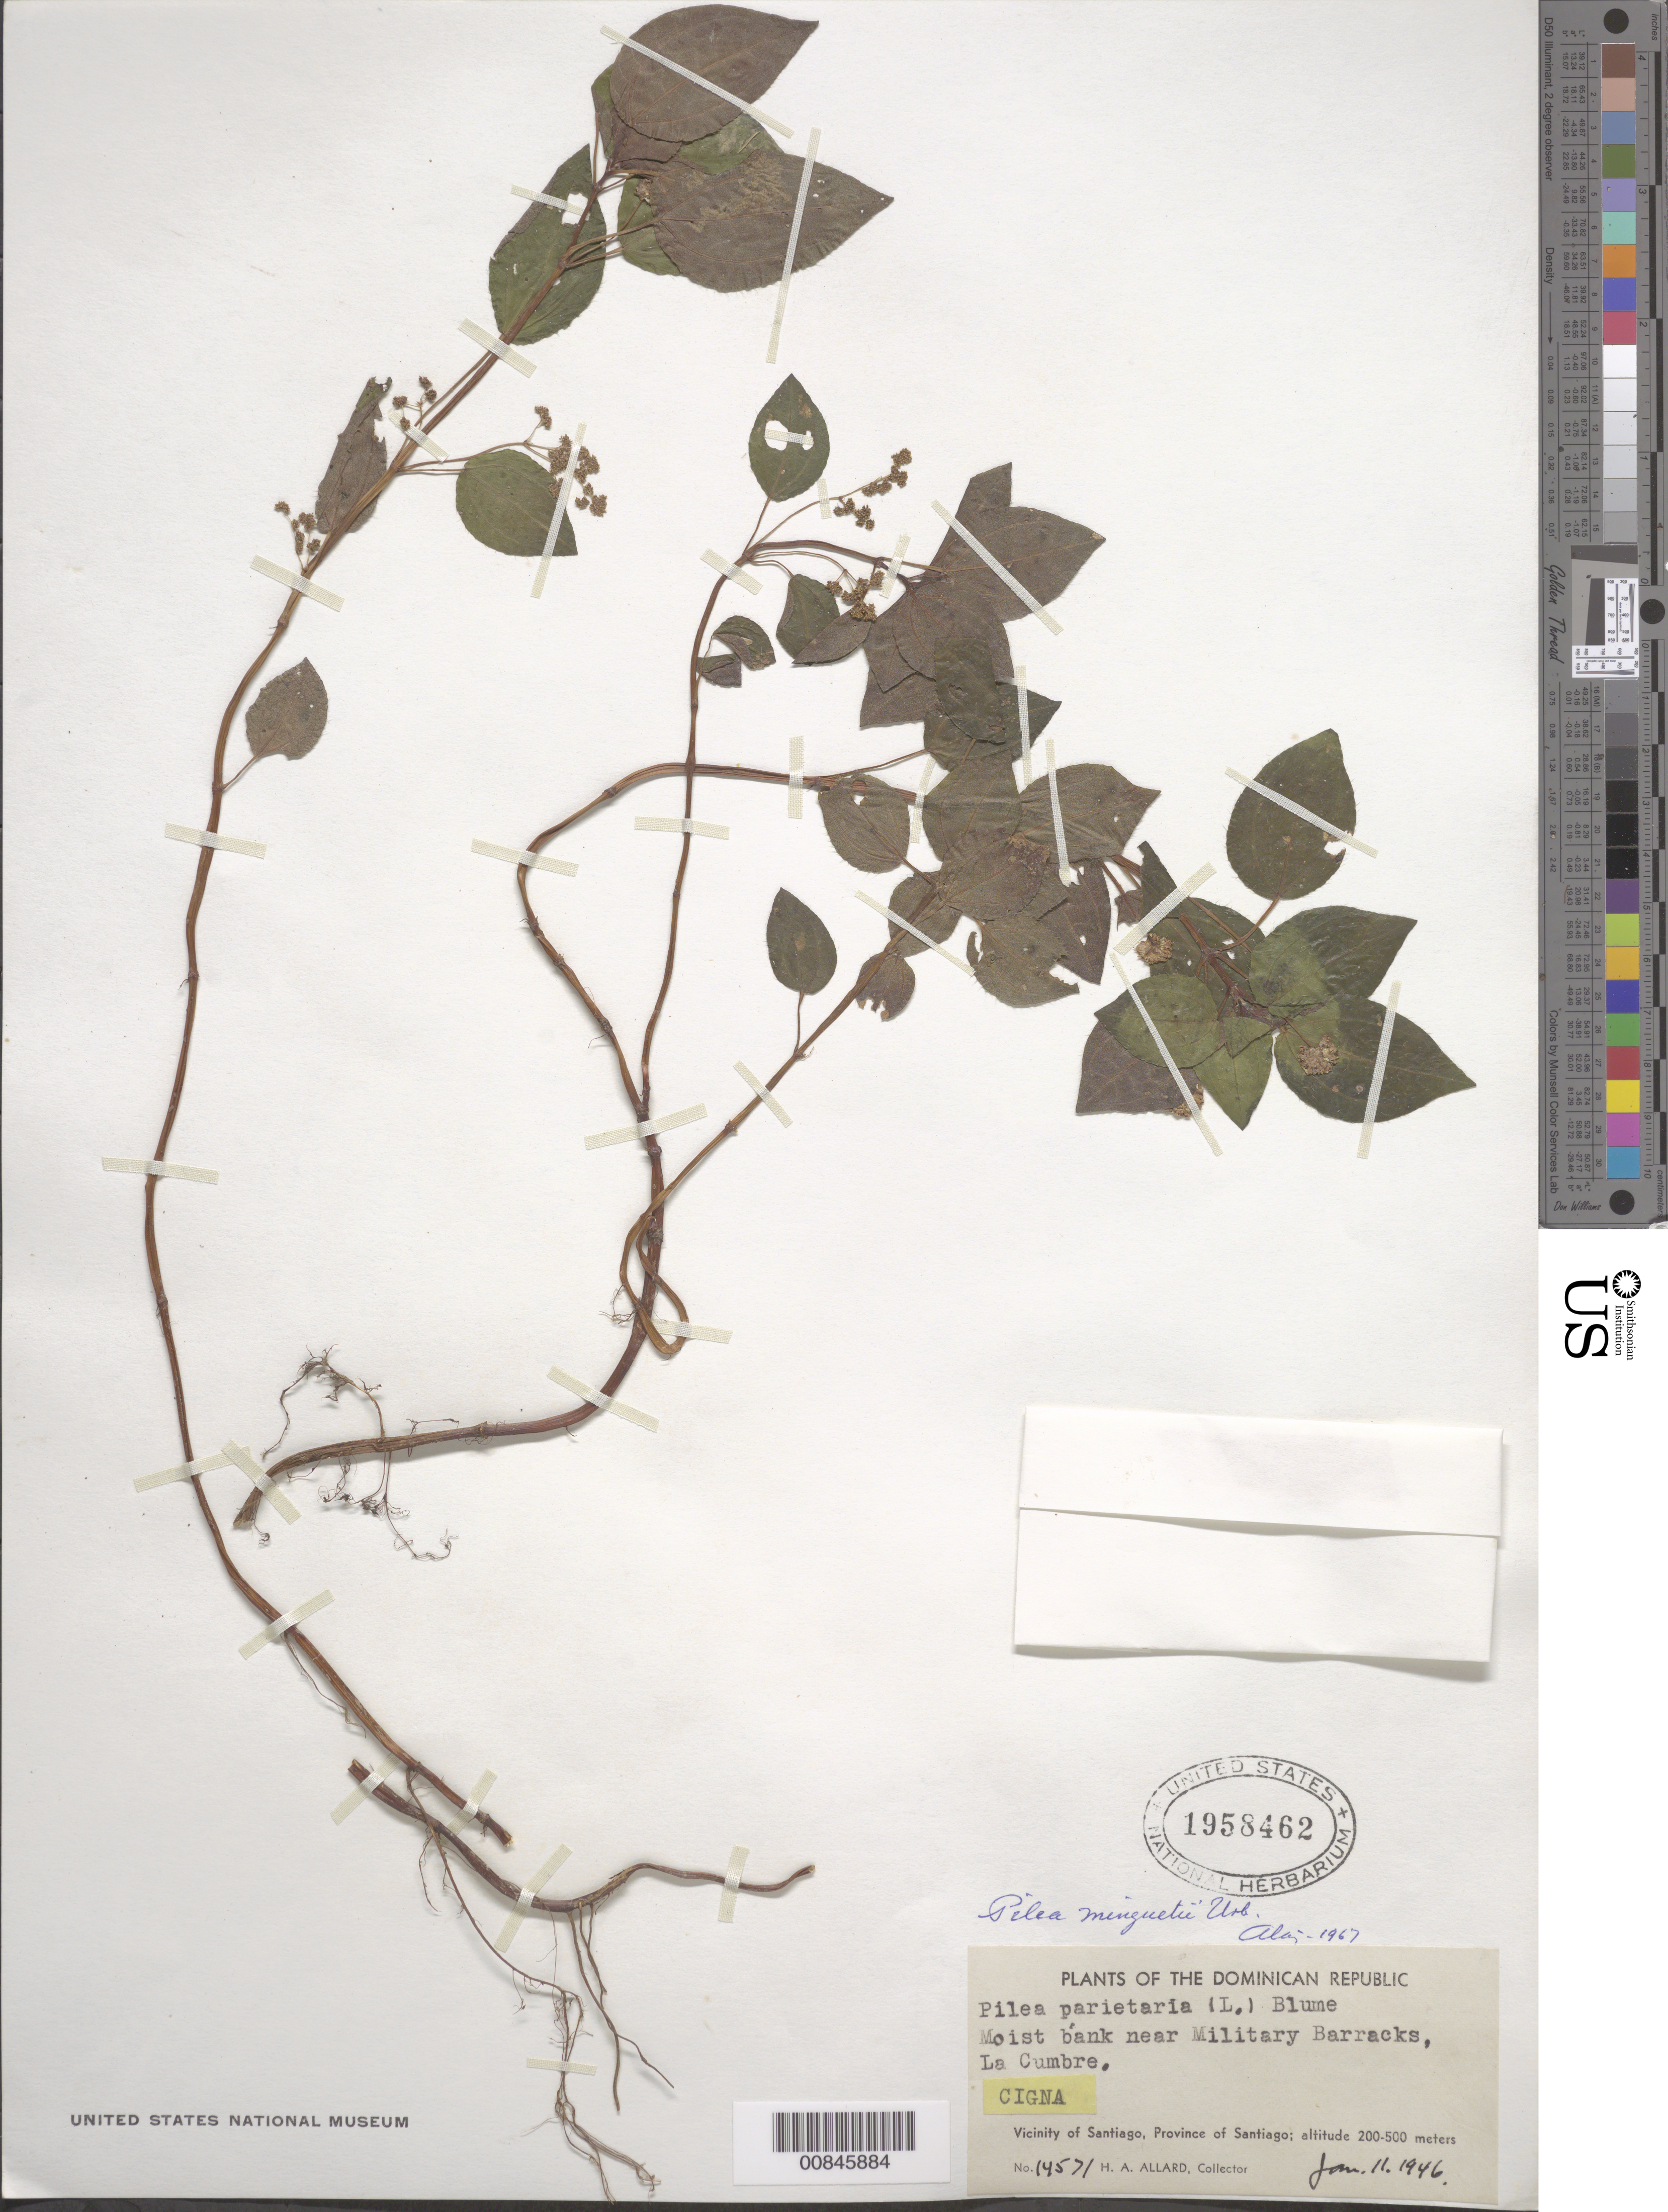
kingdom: Plantae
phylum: Tracheophyta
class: Magnoliopsida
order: Rosales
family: Urticaceae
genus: Pilea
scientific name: Pilea minguetii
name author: Urb.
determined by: Liogier, Alain H.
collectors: H. A. Allard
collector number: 14571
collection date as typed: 11 Jan 1946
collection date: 1946-01-11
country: Dominican Republic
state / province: Santiago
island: Hispaniola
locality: Near Military Barracks, La Cumbre. Vicinity of Santiago.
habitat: Moist bank.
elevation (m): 200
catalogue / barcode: US 1958462